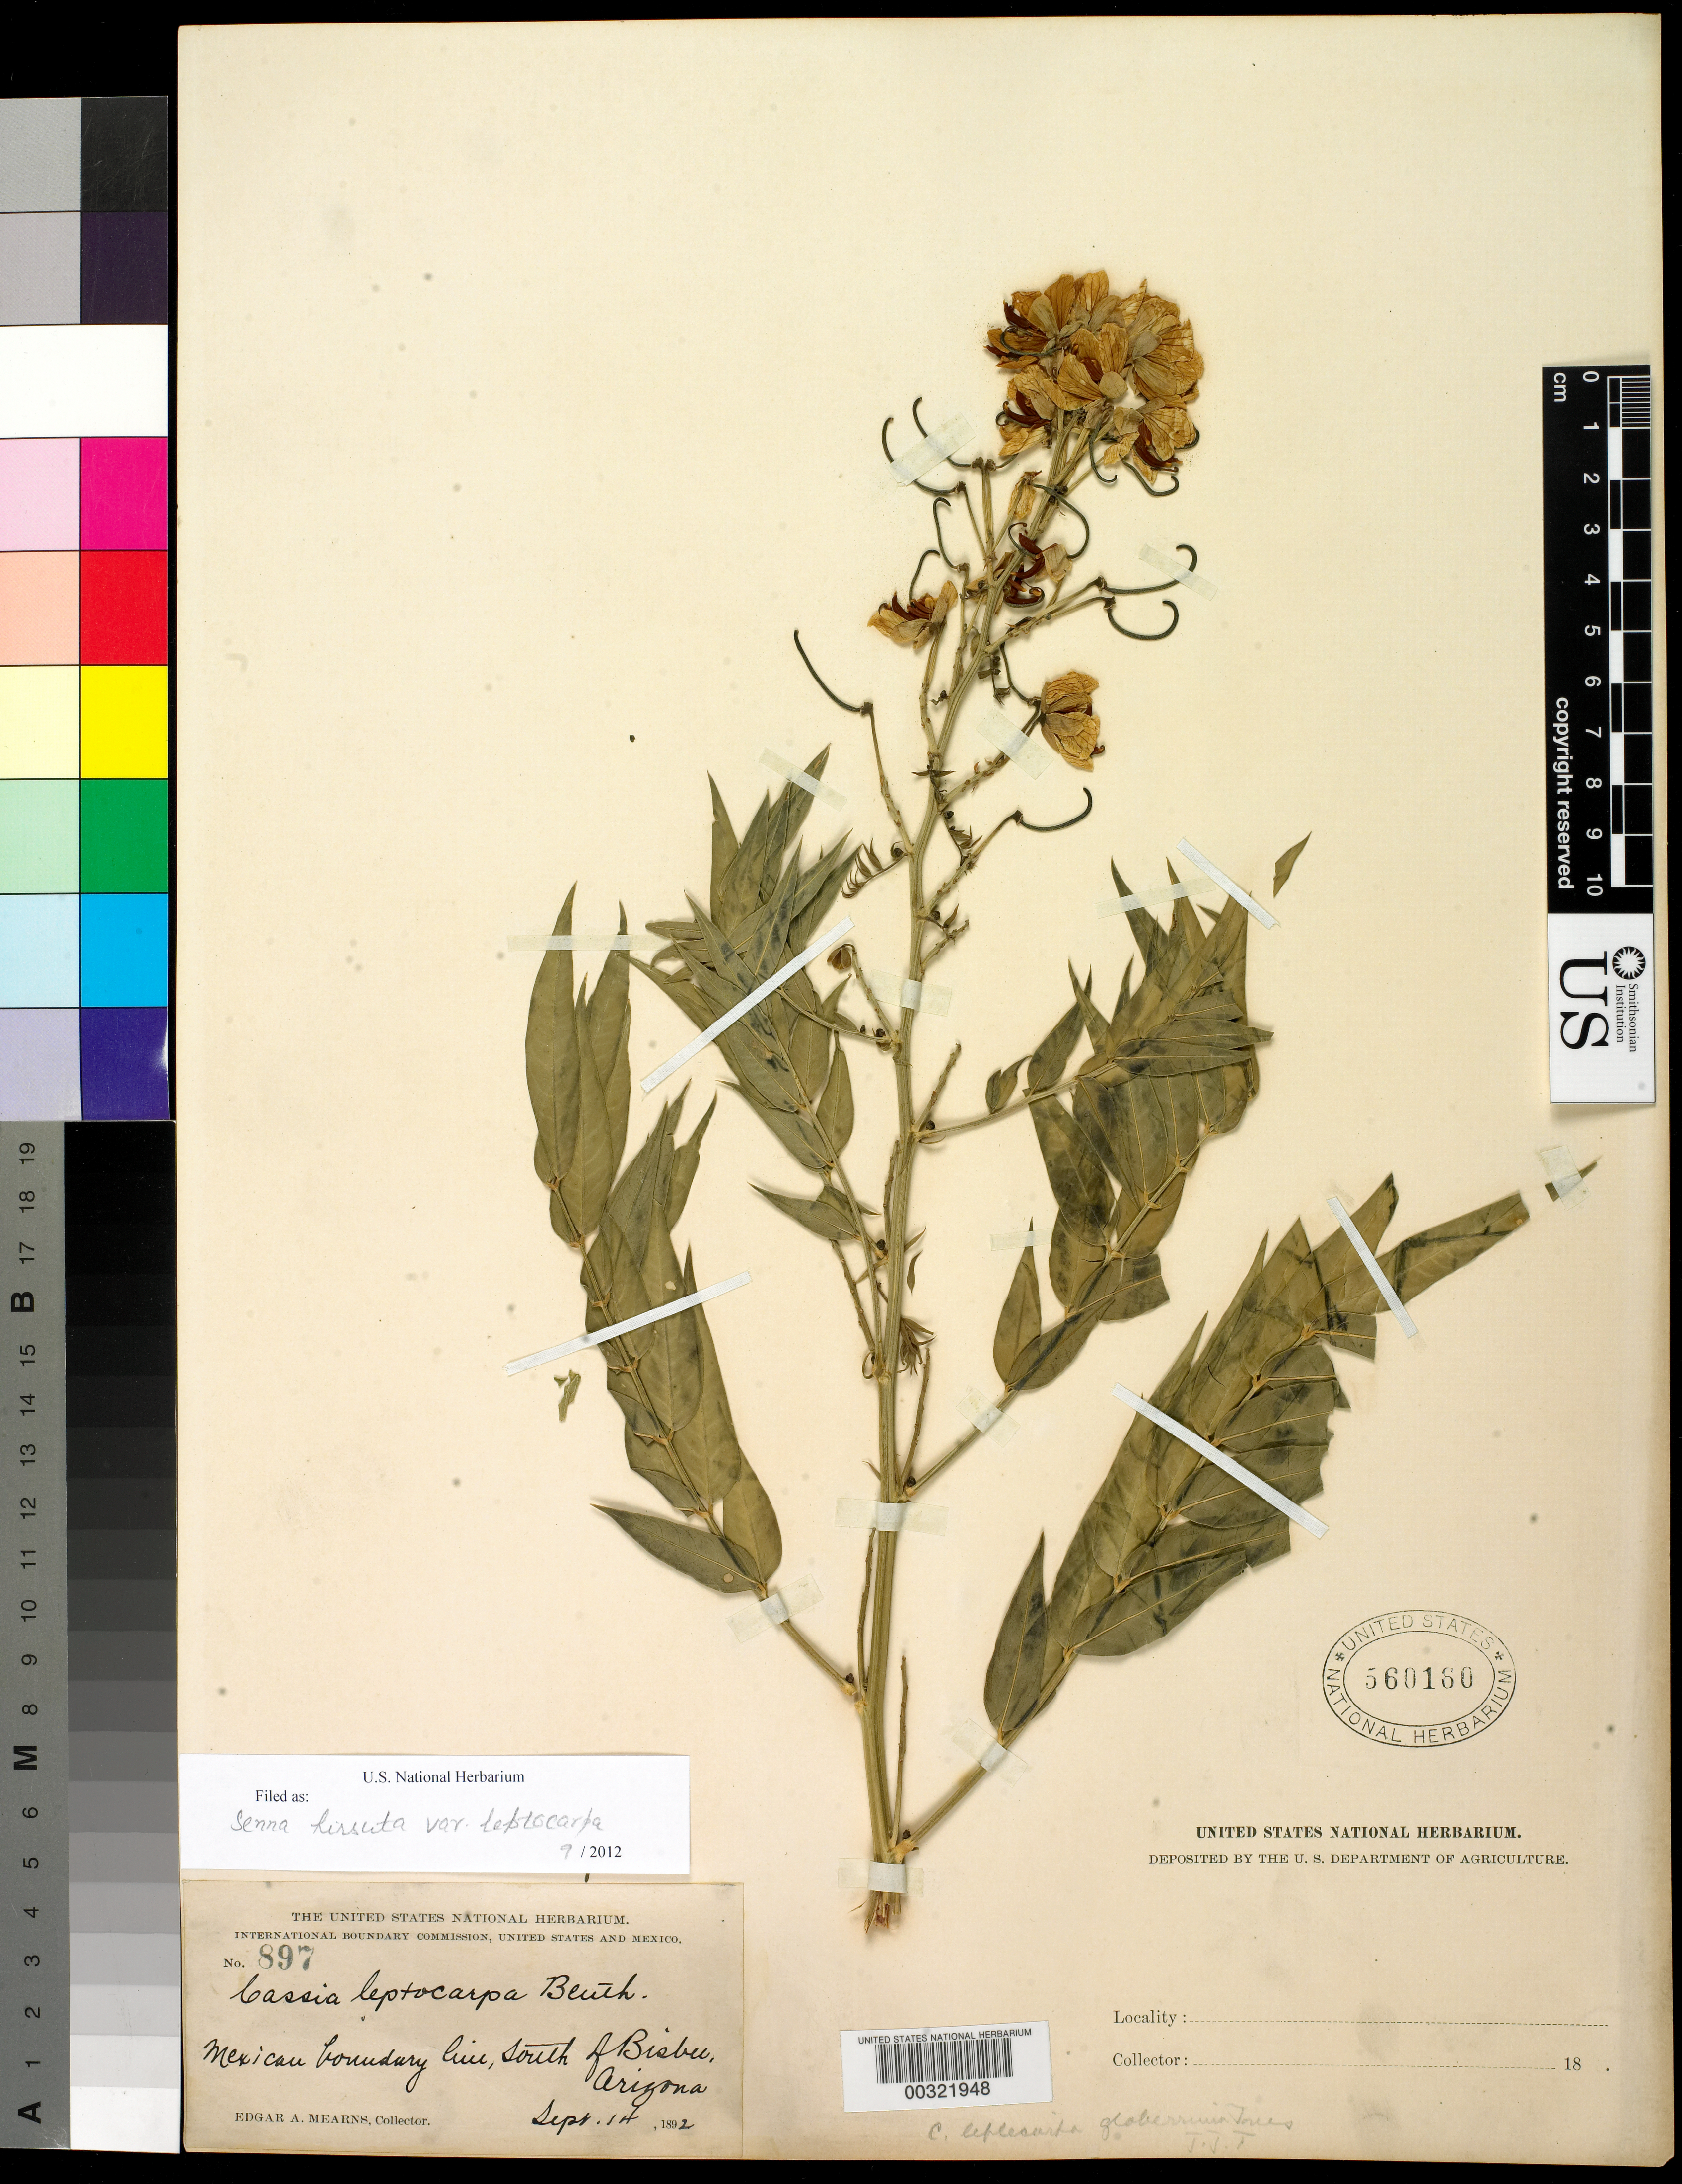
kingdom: Plantae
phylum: Tracheophyta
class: Magnoliopsida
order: Fabales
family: Fabaceae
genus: Senna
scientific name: Senna hirsuta var. leptocarpa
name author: (Benth.) H.S. Irwin & Barneby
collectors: E. A. Mearns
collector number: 897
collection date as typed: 14 Sep 1892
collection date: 1892-09-14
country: Mexico / United States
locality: Mexican boundary line, S of Bisbee, Arizona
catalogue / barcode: US 560160